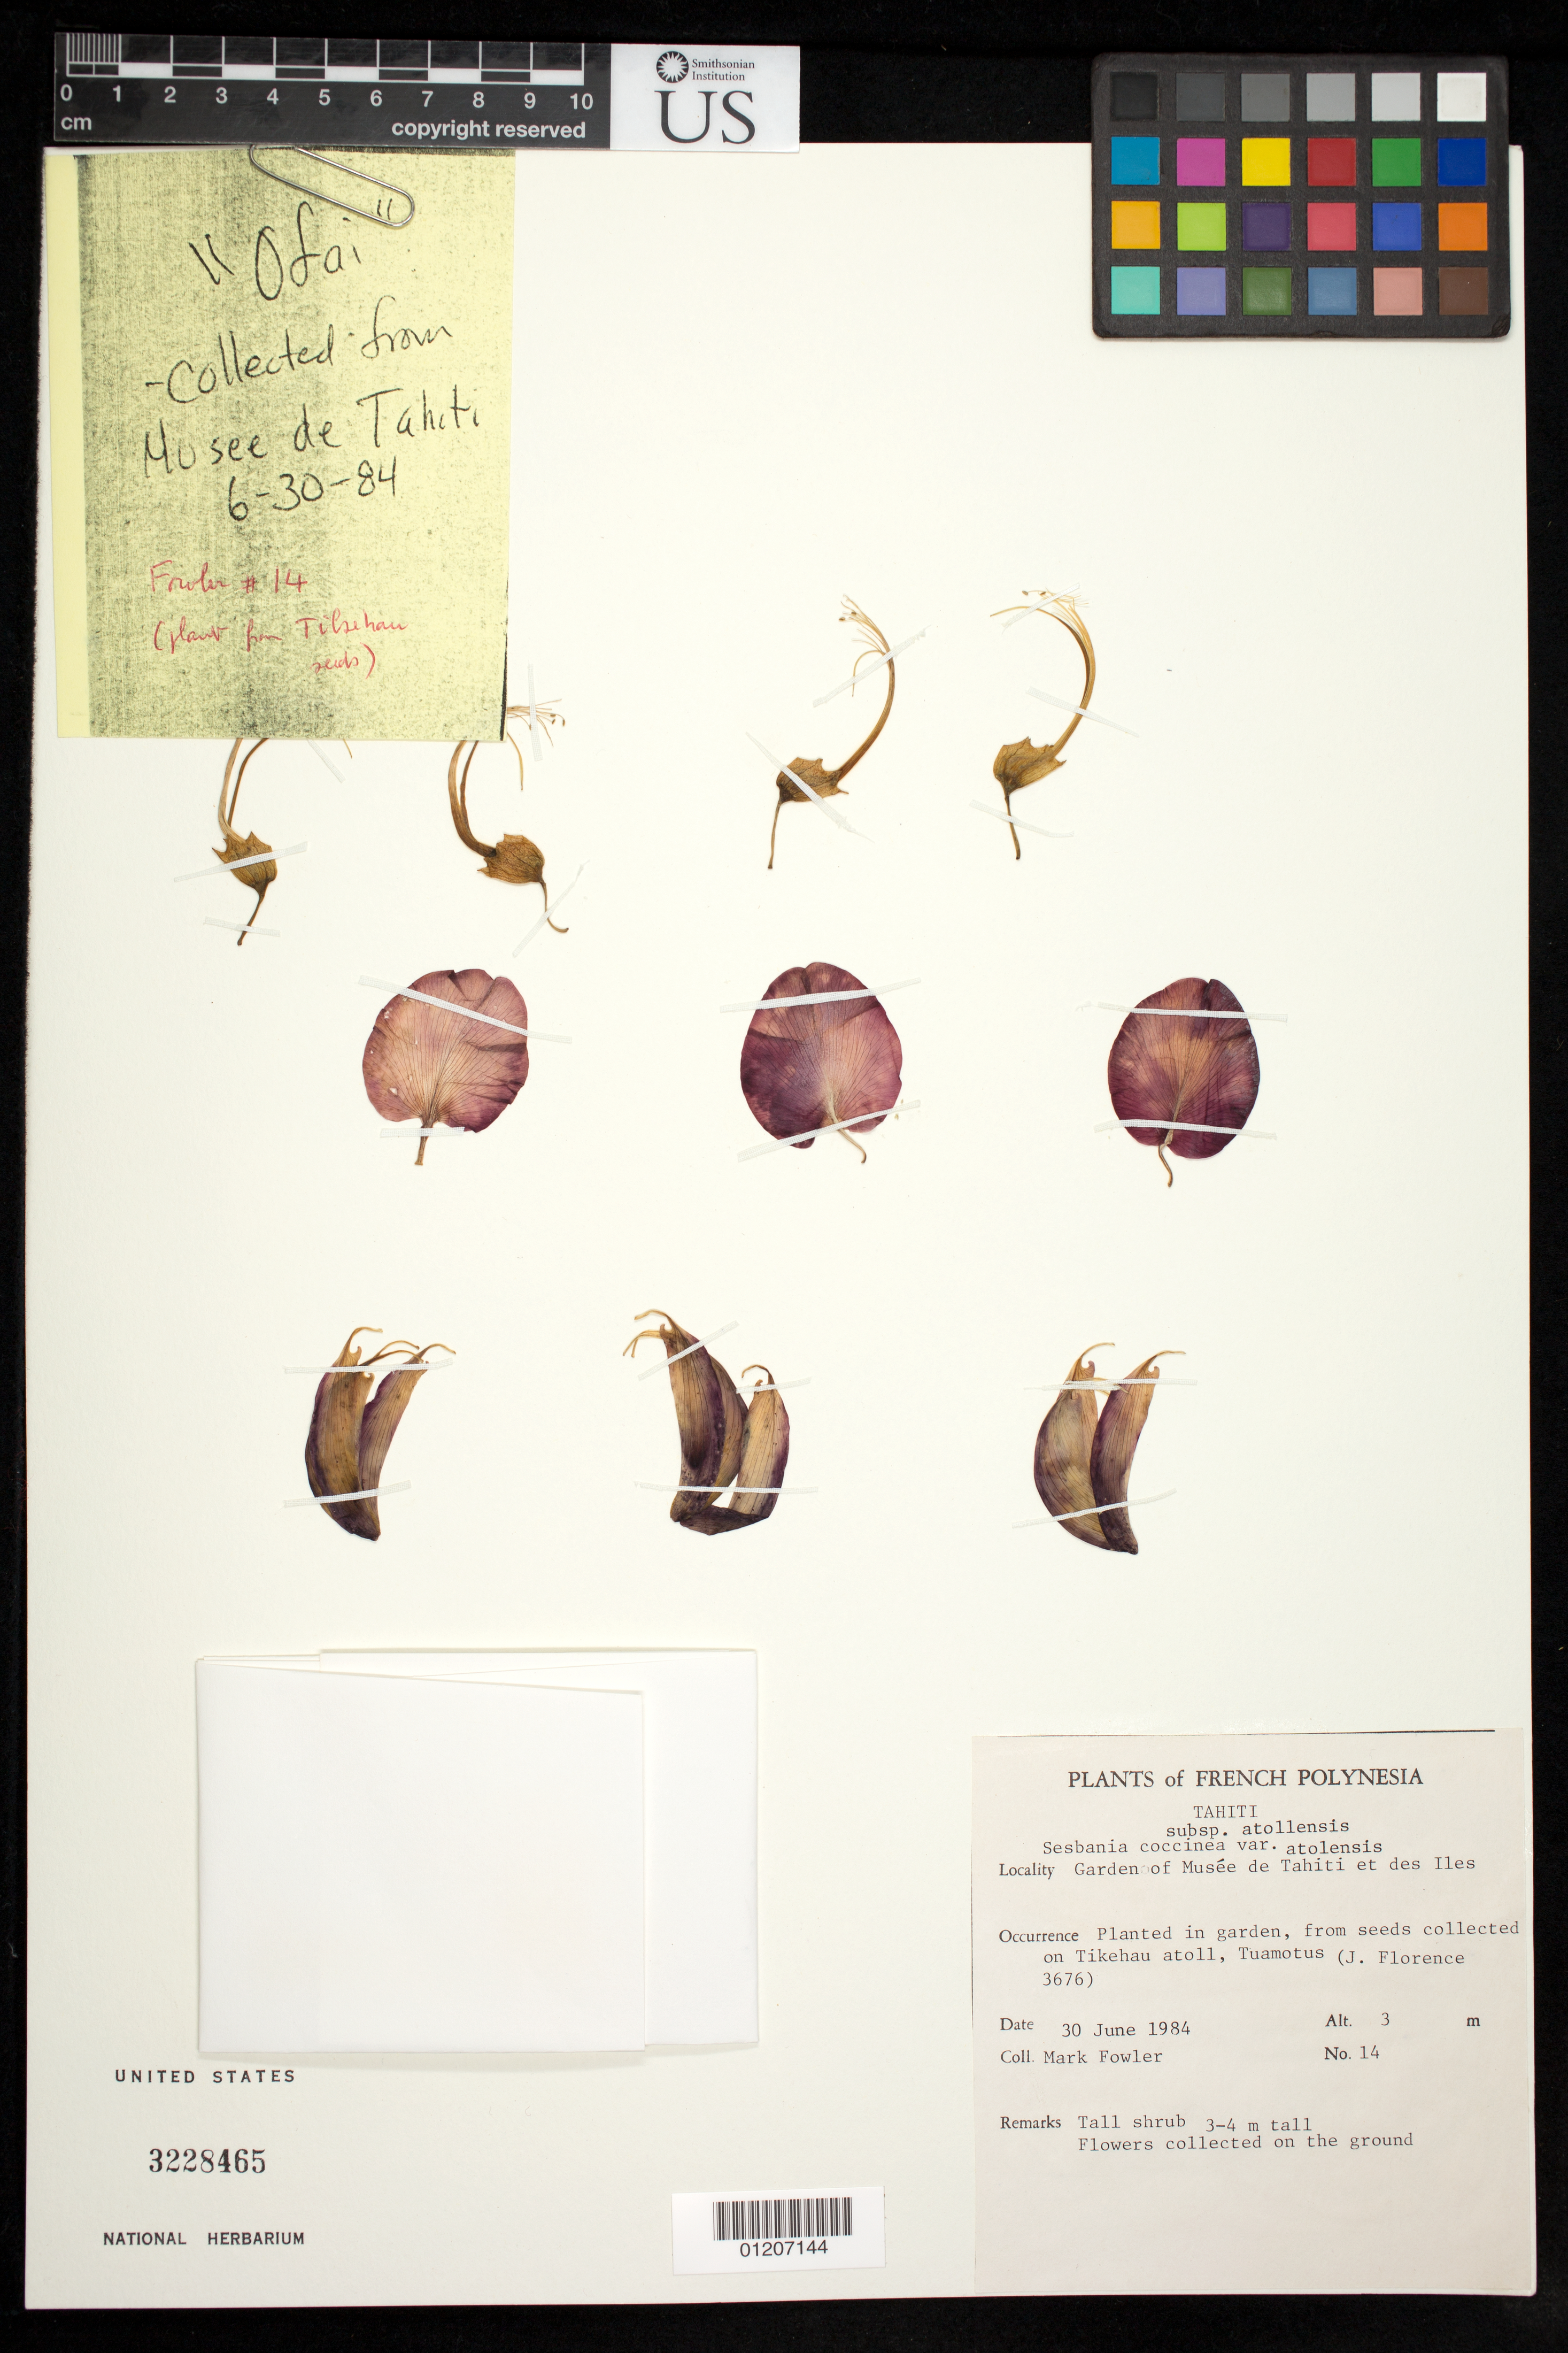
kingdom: Plantae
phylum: Tracheophyta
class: Magnoliopsida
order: Fabales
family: Fabaceae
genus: Sesbania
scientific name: Sesbania coccinea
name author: (L. f.) Poir.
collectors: M. Fowler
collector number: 14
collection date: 1984-06-30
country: French Polynesia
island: Tahiti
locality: Garden of Musèe de Tahiti et des iles.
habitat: Planted in garden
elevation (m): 3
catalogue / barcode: US 3228465